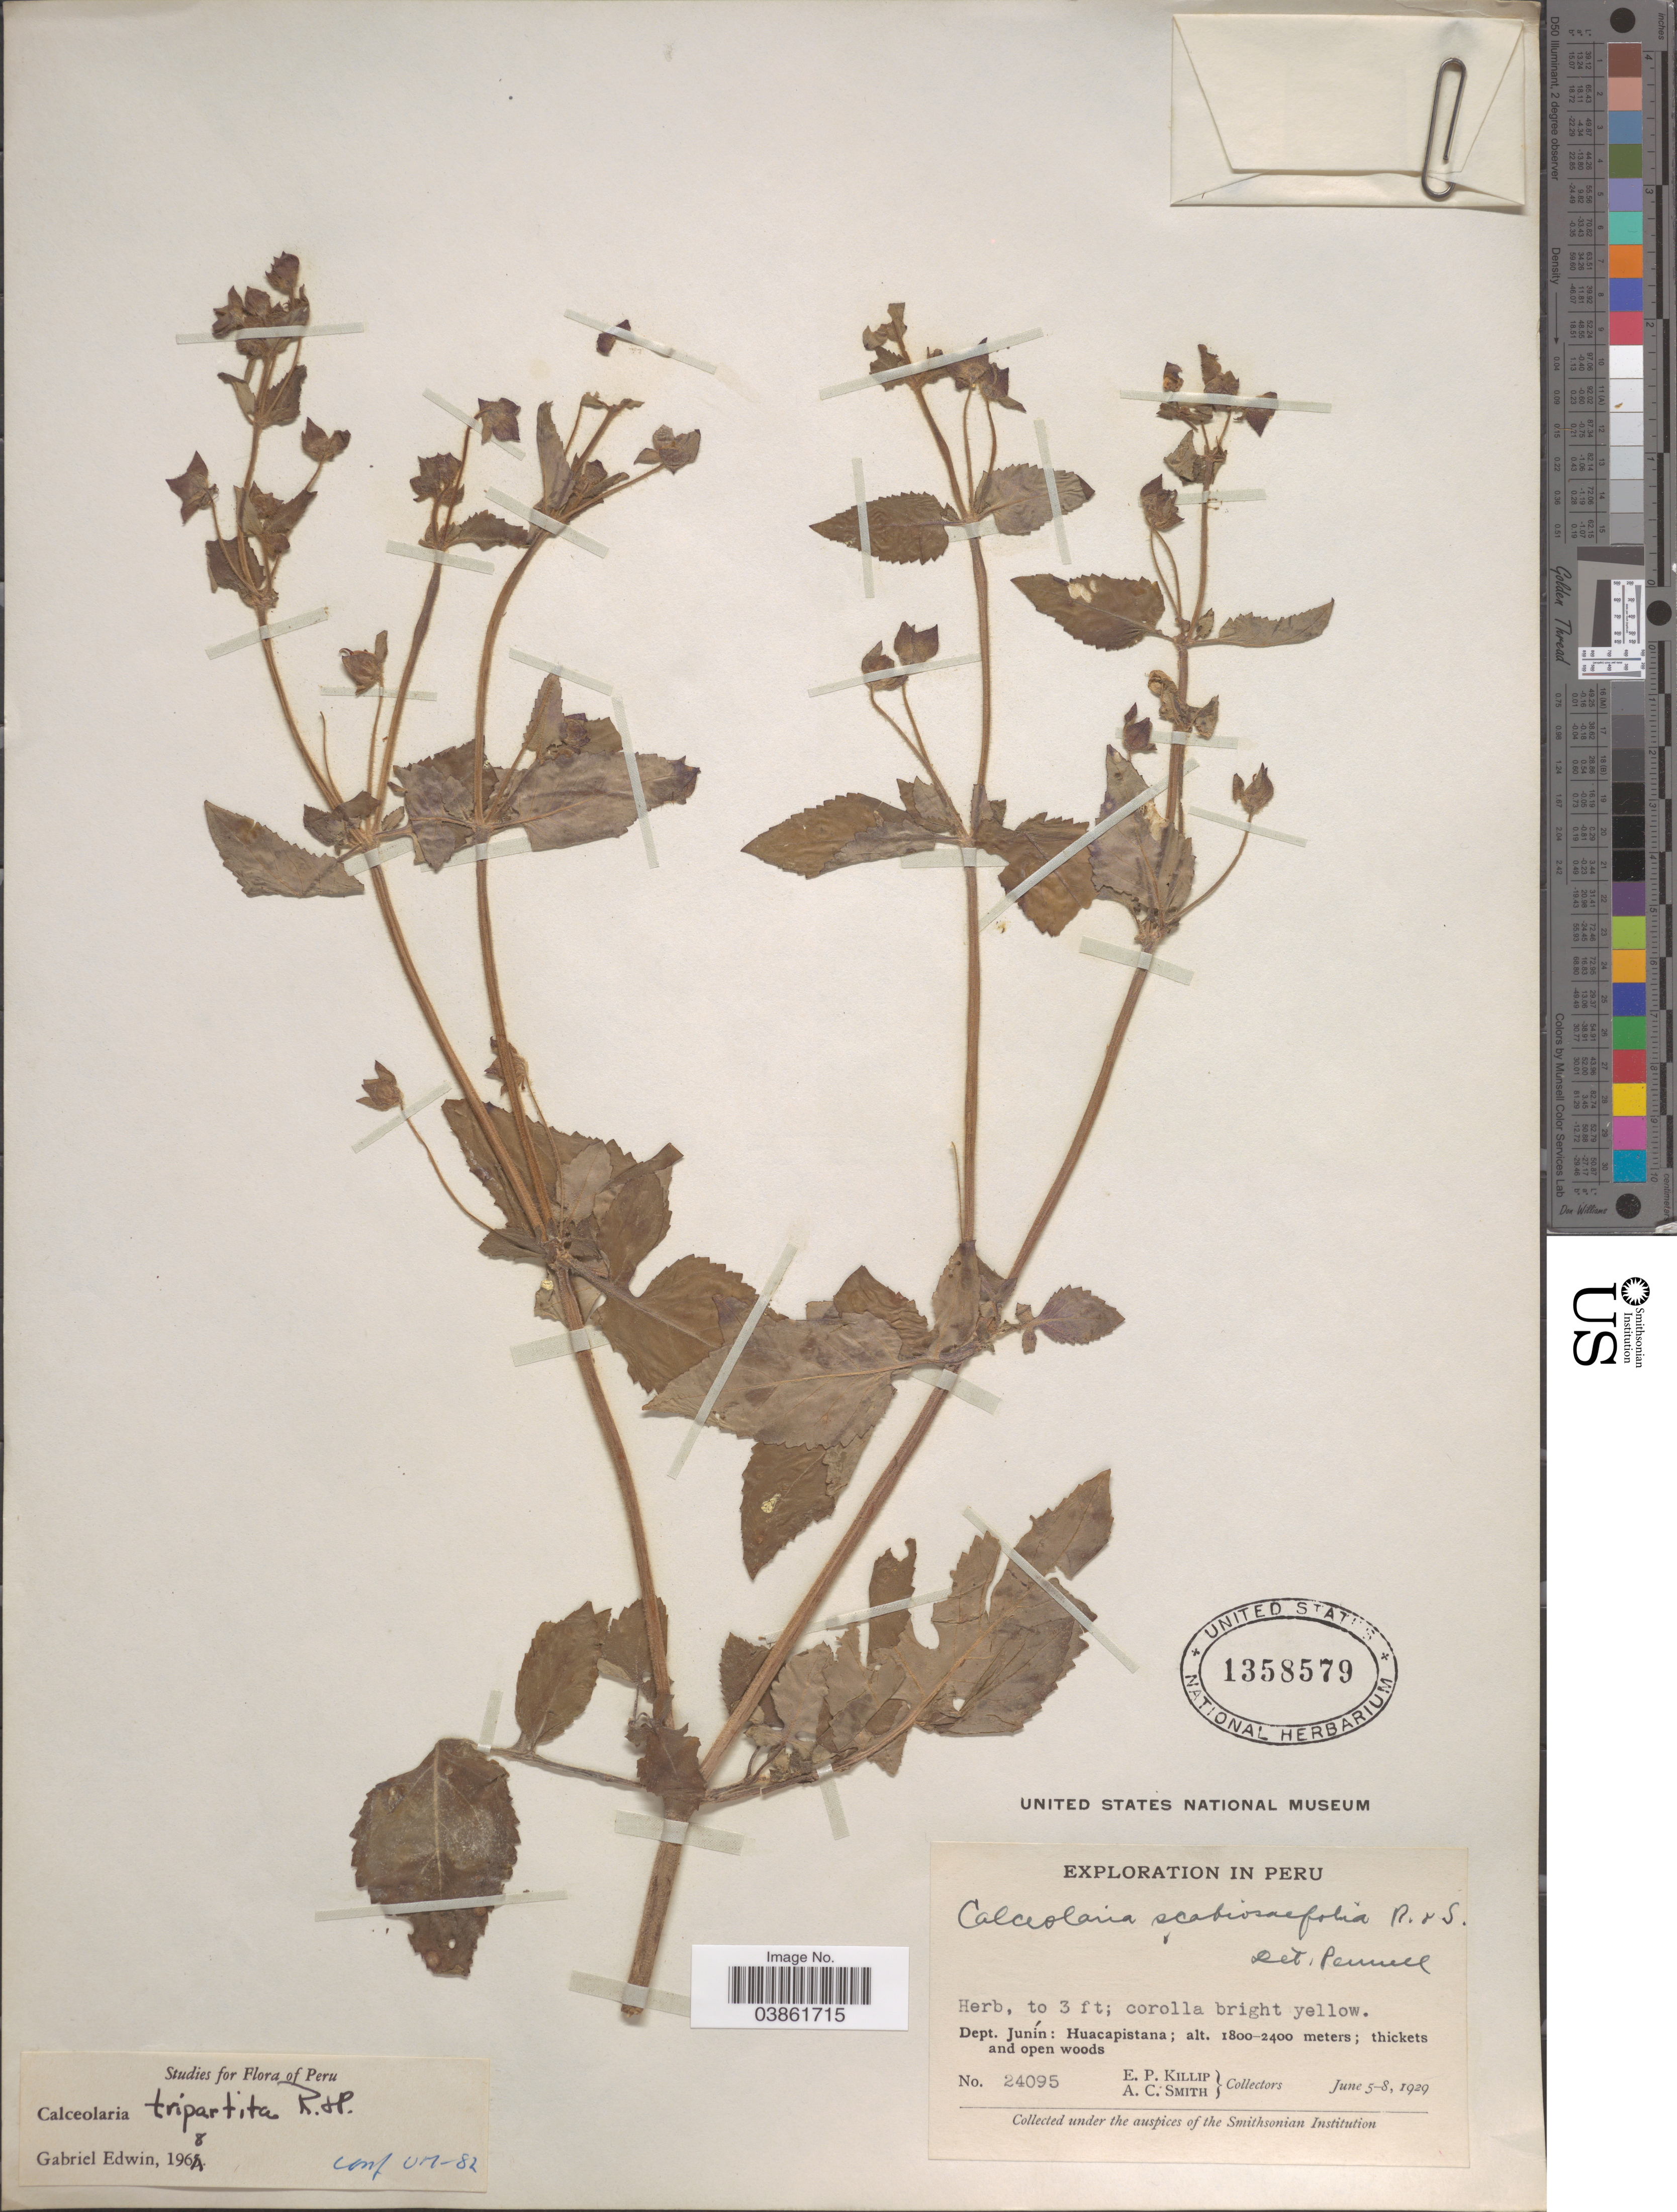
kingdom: Plantae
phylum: Tracheophyta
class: Magnoliopsida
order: Lamiales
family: Calceolariaceae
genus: Calceolaria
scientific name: Calceolaria tripartita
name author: Ruiz & Pav.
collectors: E. P. Killip & A. C. Smith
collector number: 24095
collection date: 1929-06-05/1929-06-08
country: Peru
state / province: Junín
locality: Dept. Junín: Huacapistana.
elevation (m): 1800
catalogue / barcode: US 1358579